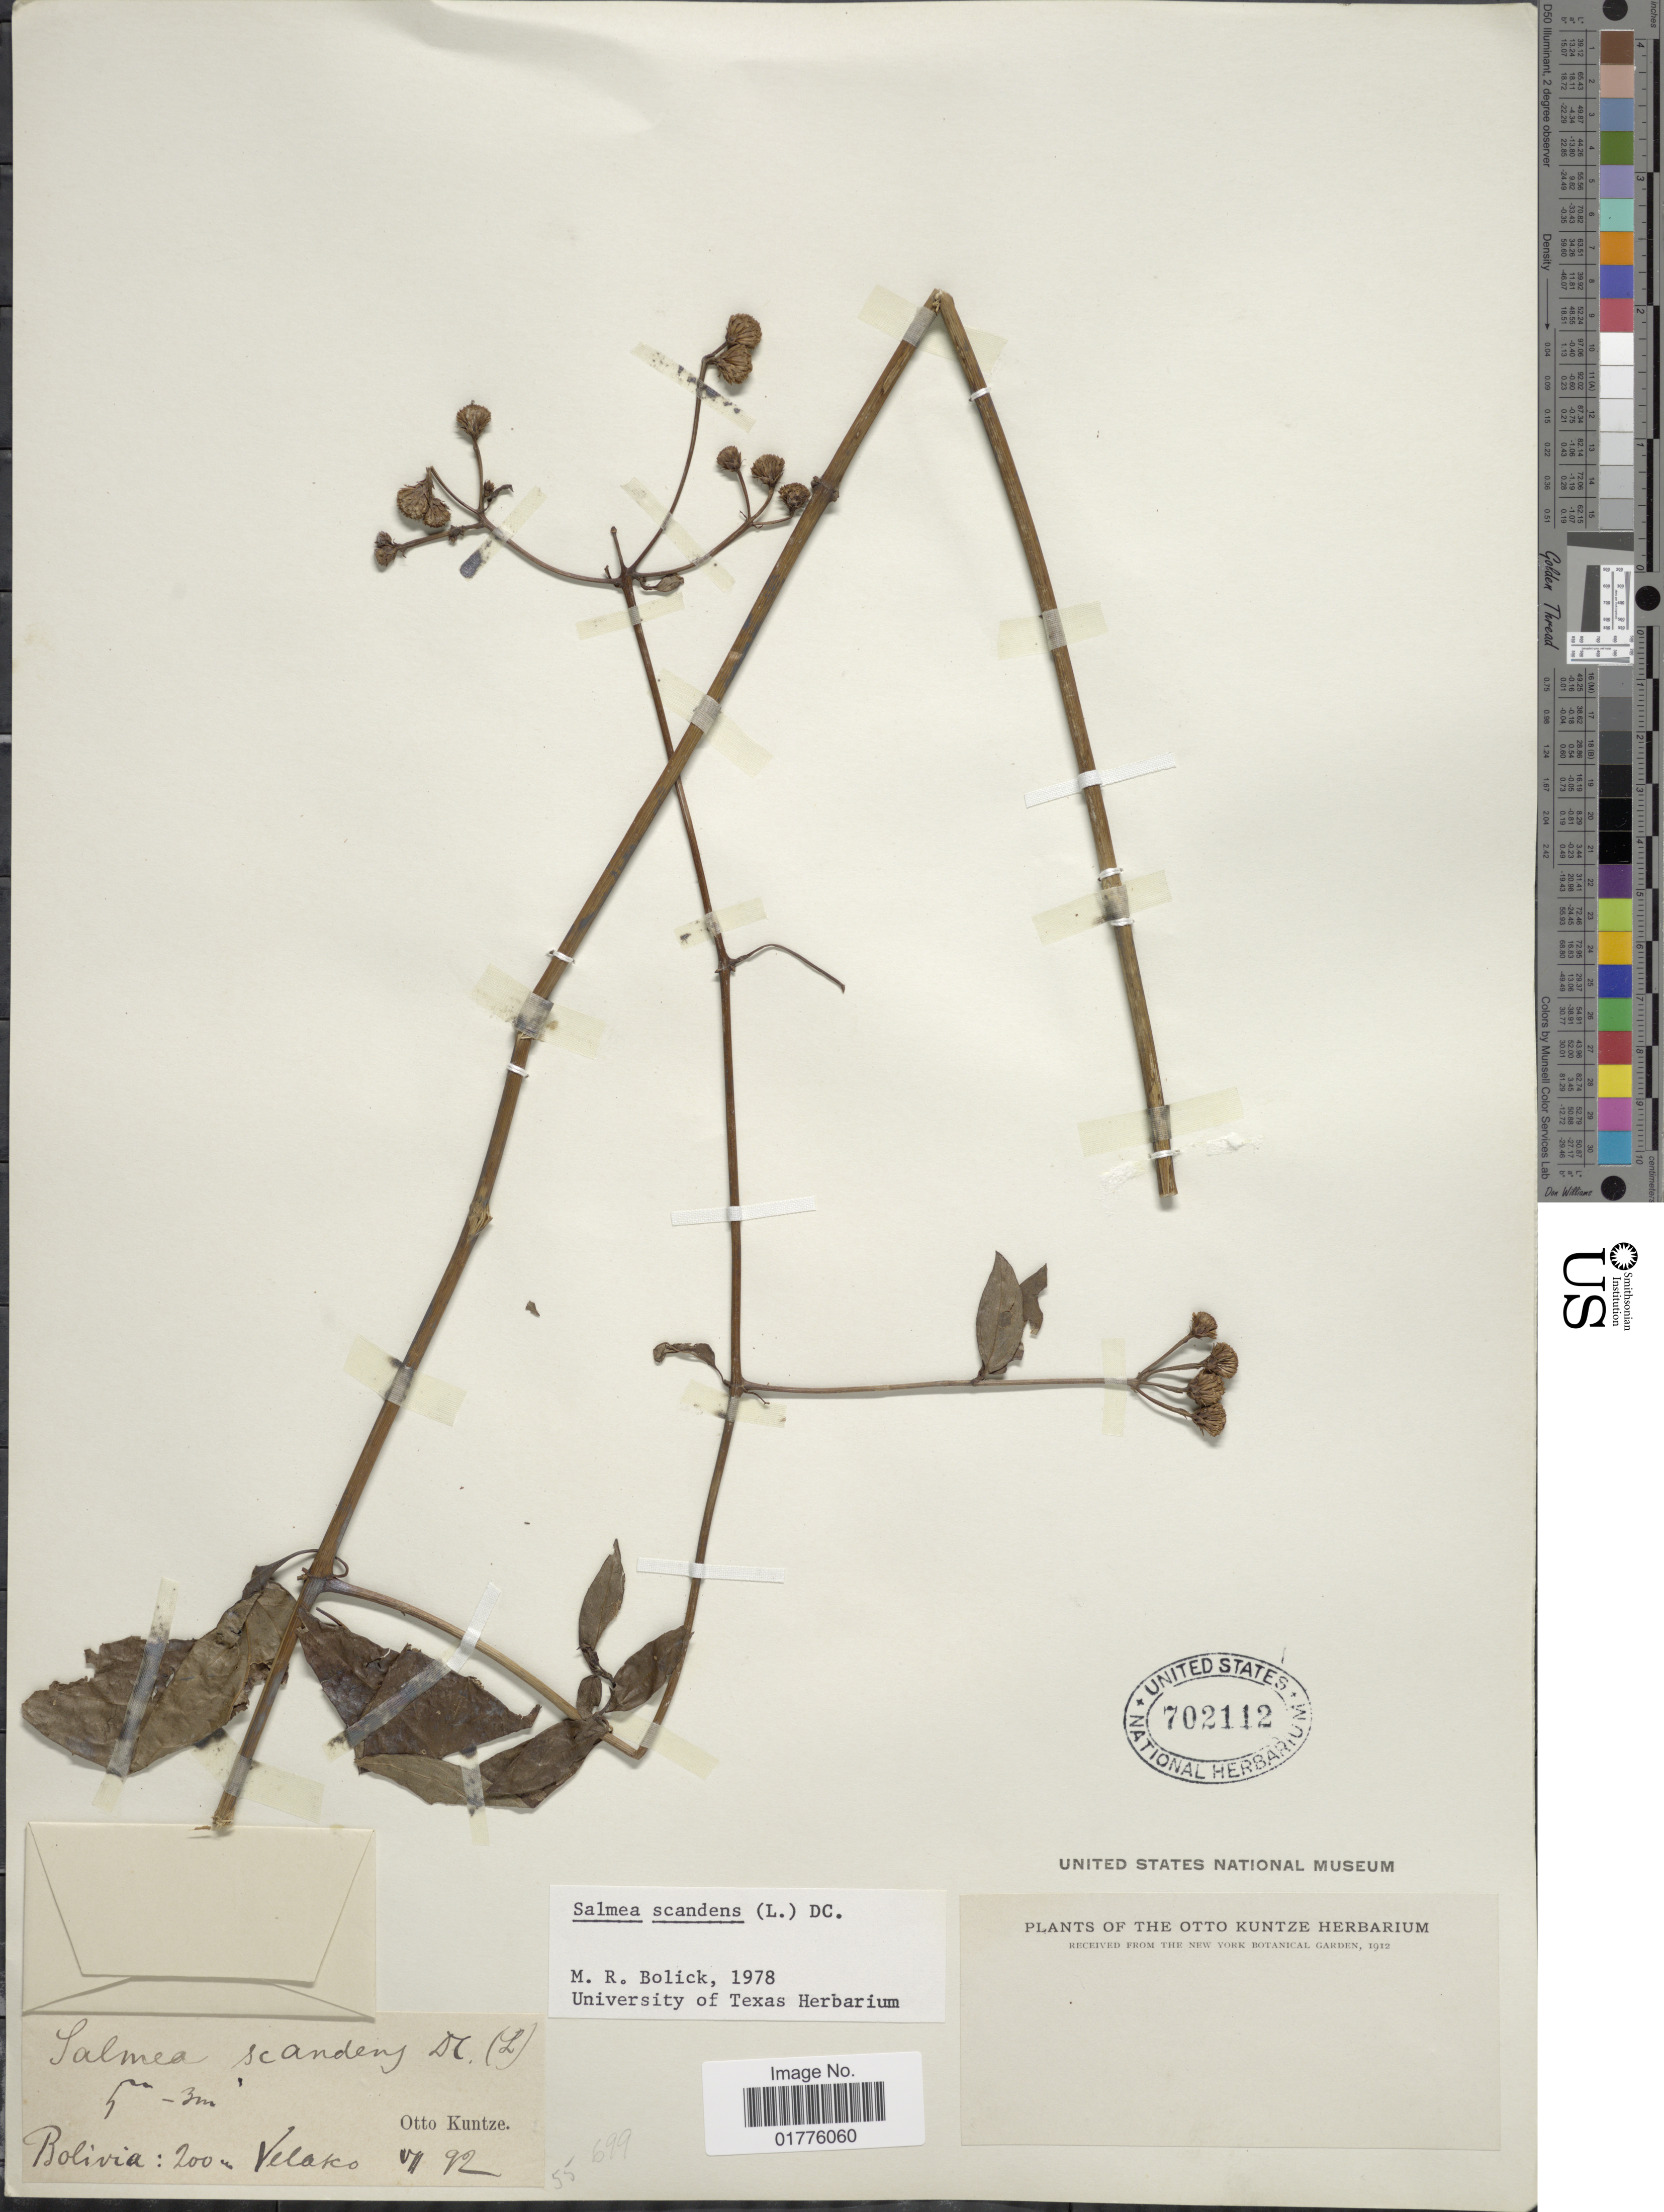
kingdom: Plantae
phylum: Tracheophyta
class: Magnoliopsida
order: Asterales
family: Asteraceae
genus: Salmea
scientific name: Salmea scandens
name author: (L.) DC.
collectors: C.E.O. Kuntze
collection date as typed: Transcribed d/m/y: /6/92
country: Bolivia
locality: Velasco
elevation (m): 200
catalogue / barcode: US 702112